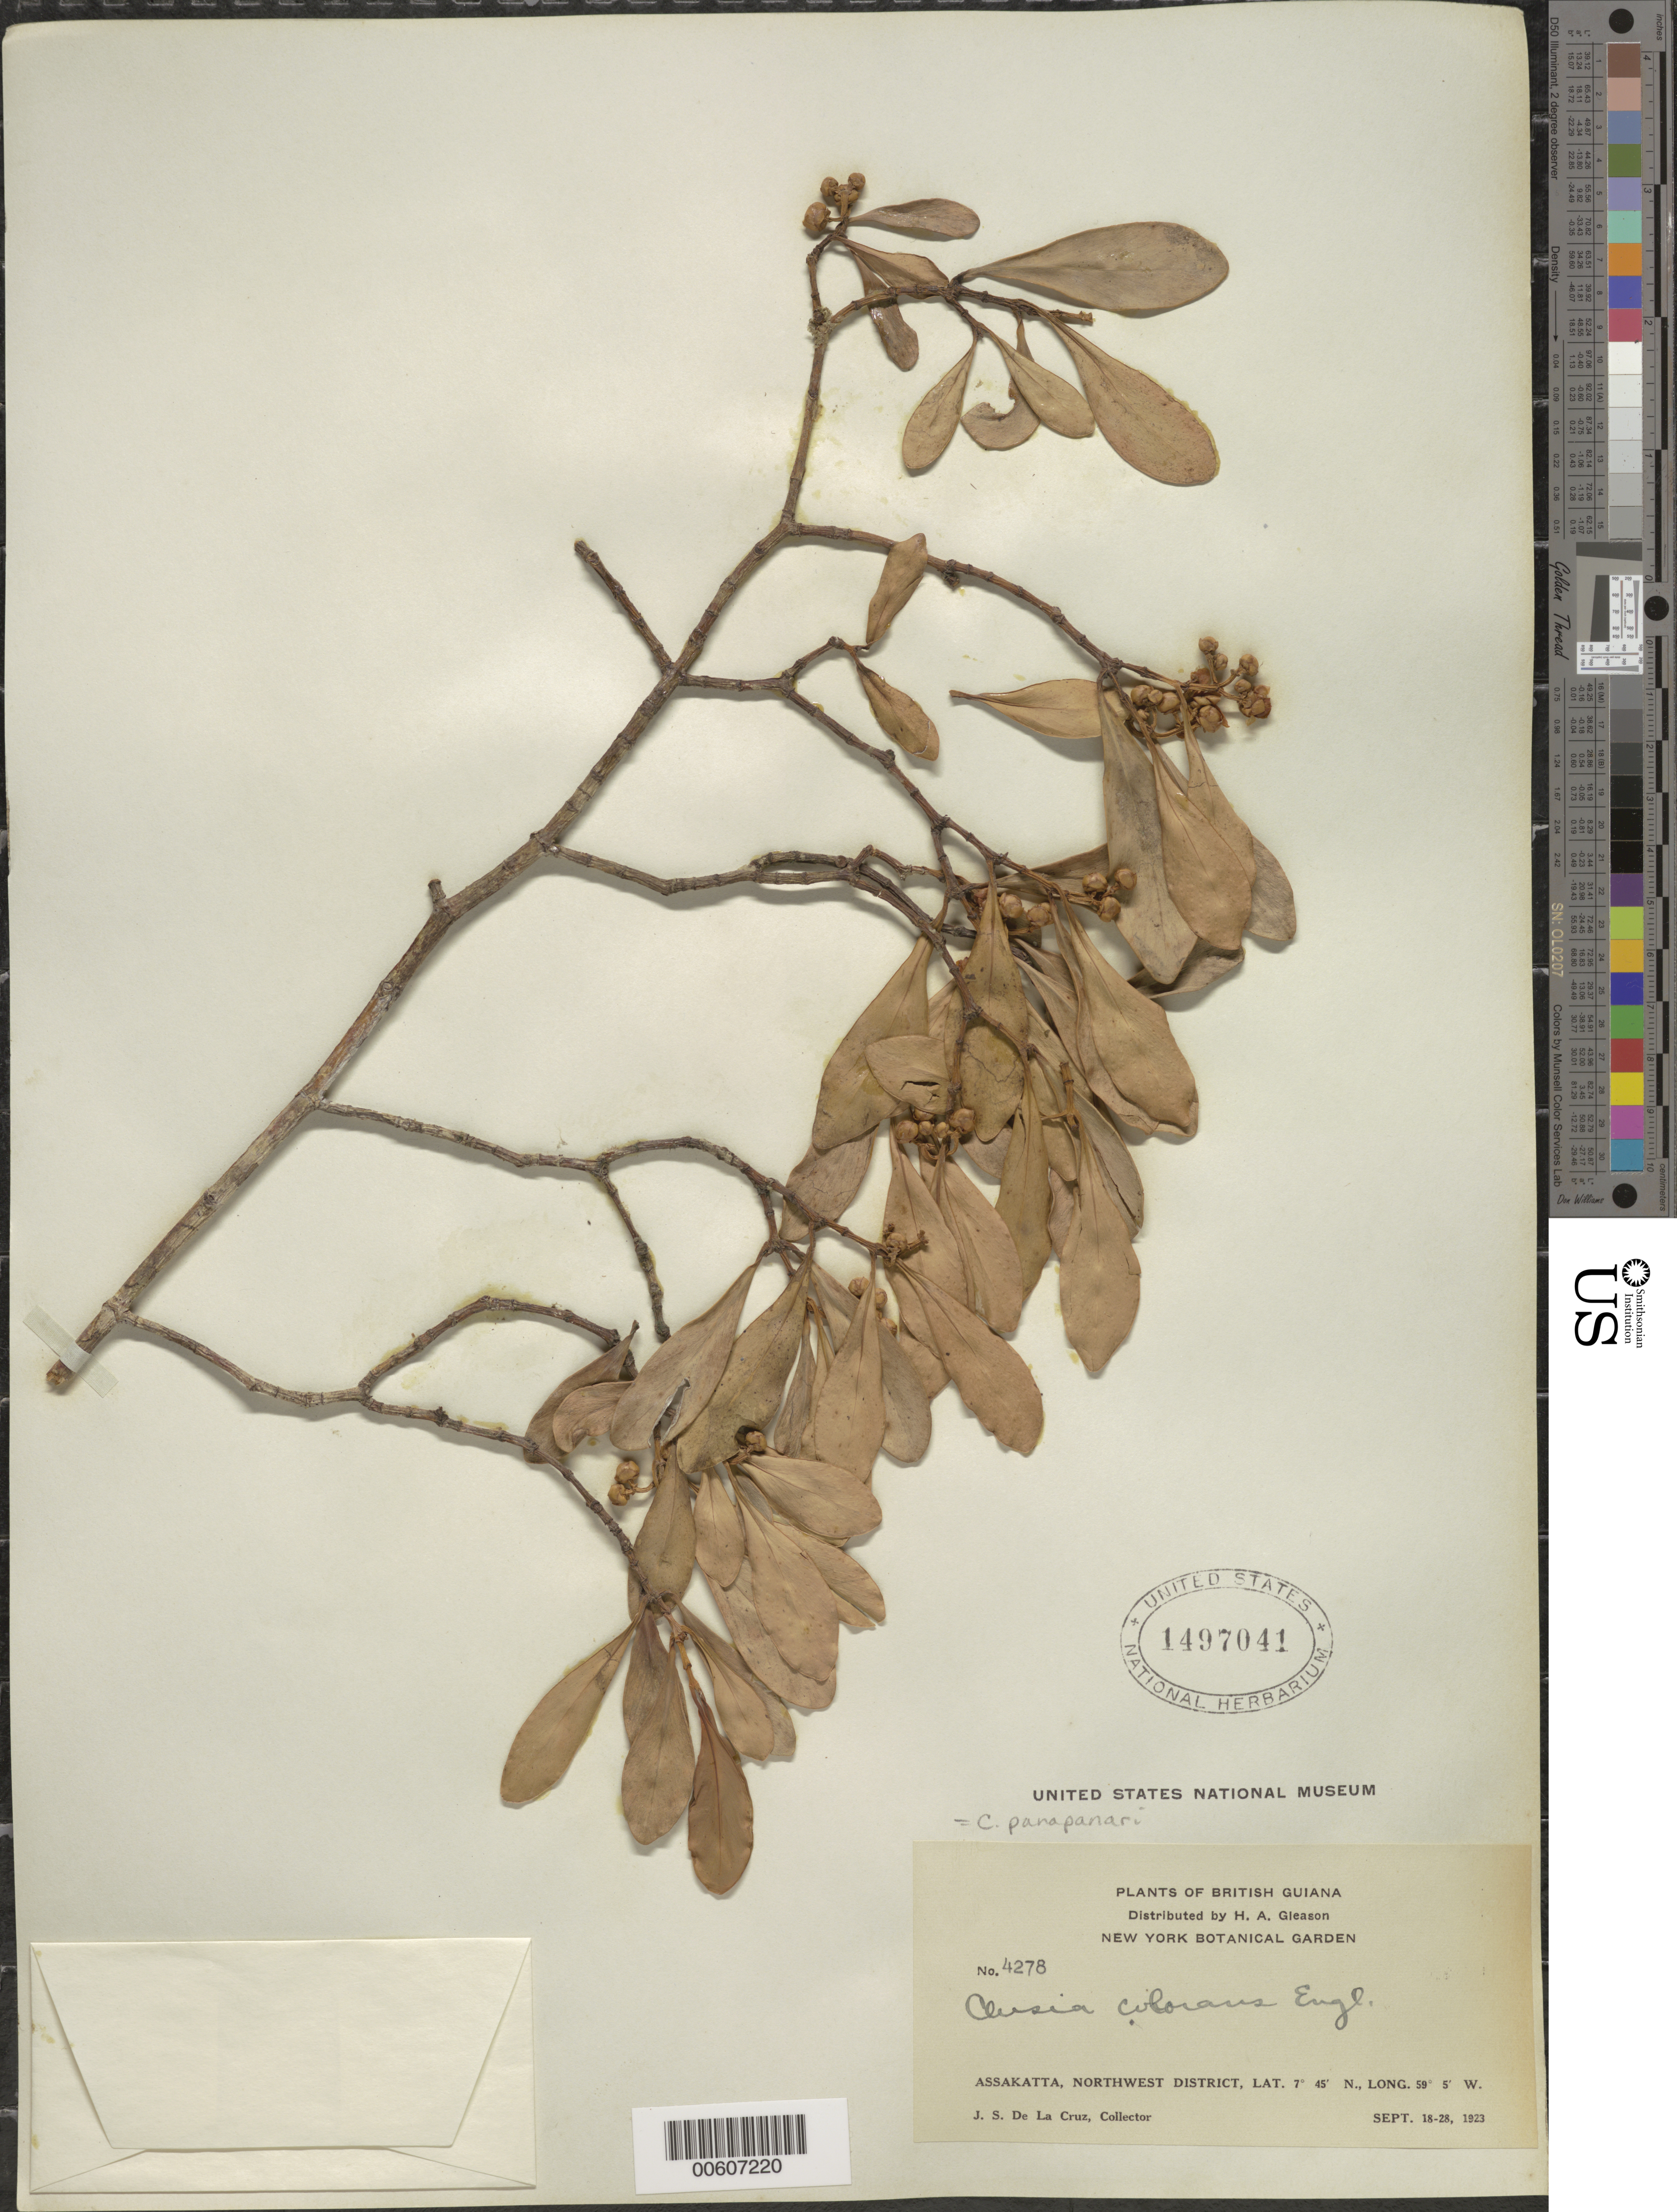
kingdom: Plantae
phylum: Tracheophyta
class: Magnoliopsida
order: Malpighiales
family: Clusiaceae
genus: Clusia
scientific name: Clusia panapanari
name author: (Aubl.) Choisy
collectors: J. S. de la Cruz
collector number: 4278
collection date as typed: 18-Sep-23 to 28-Sep-23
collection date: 1923-09-18/1923-09-28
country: Guyana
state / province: Barima-Waini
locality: Assakatta, NW District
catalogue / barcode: US 1497041